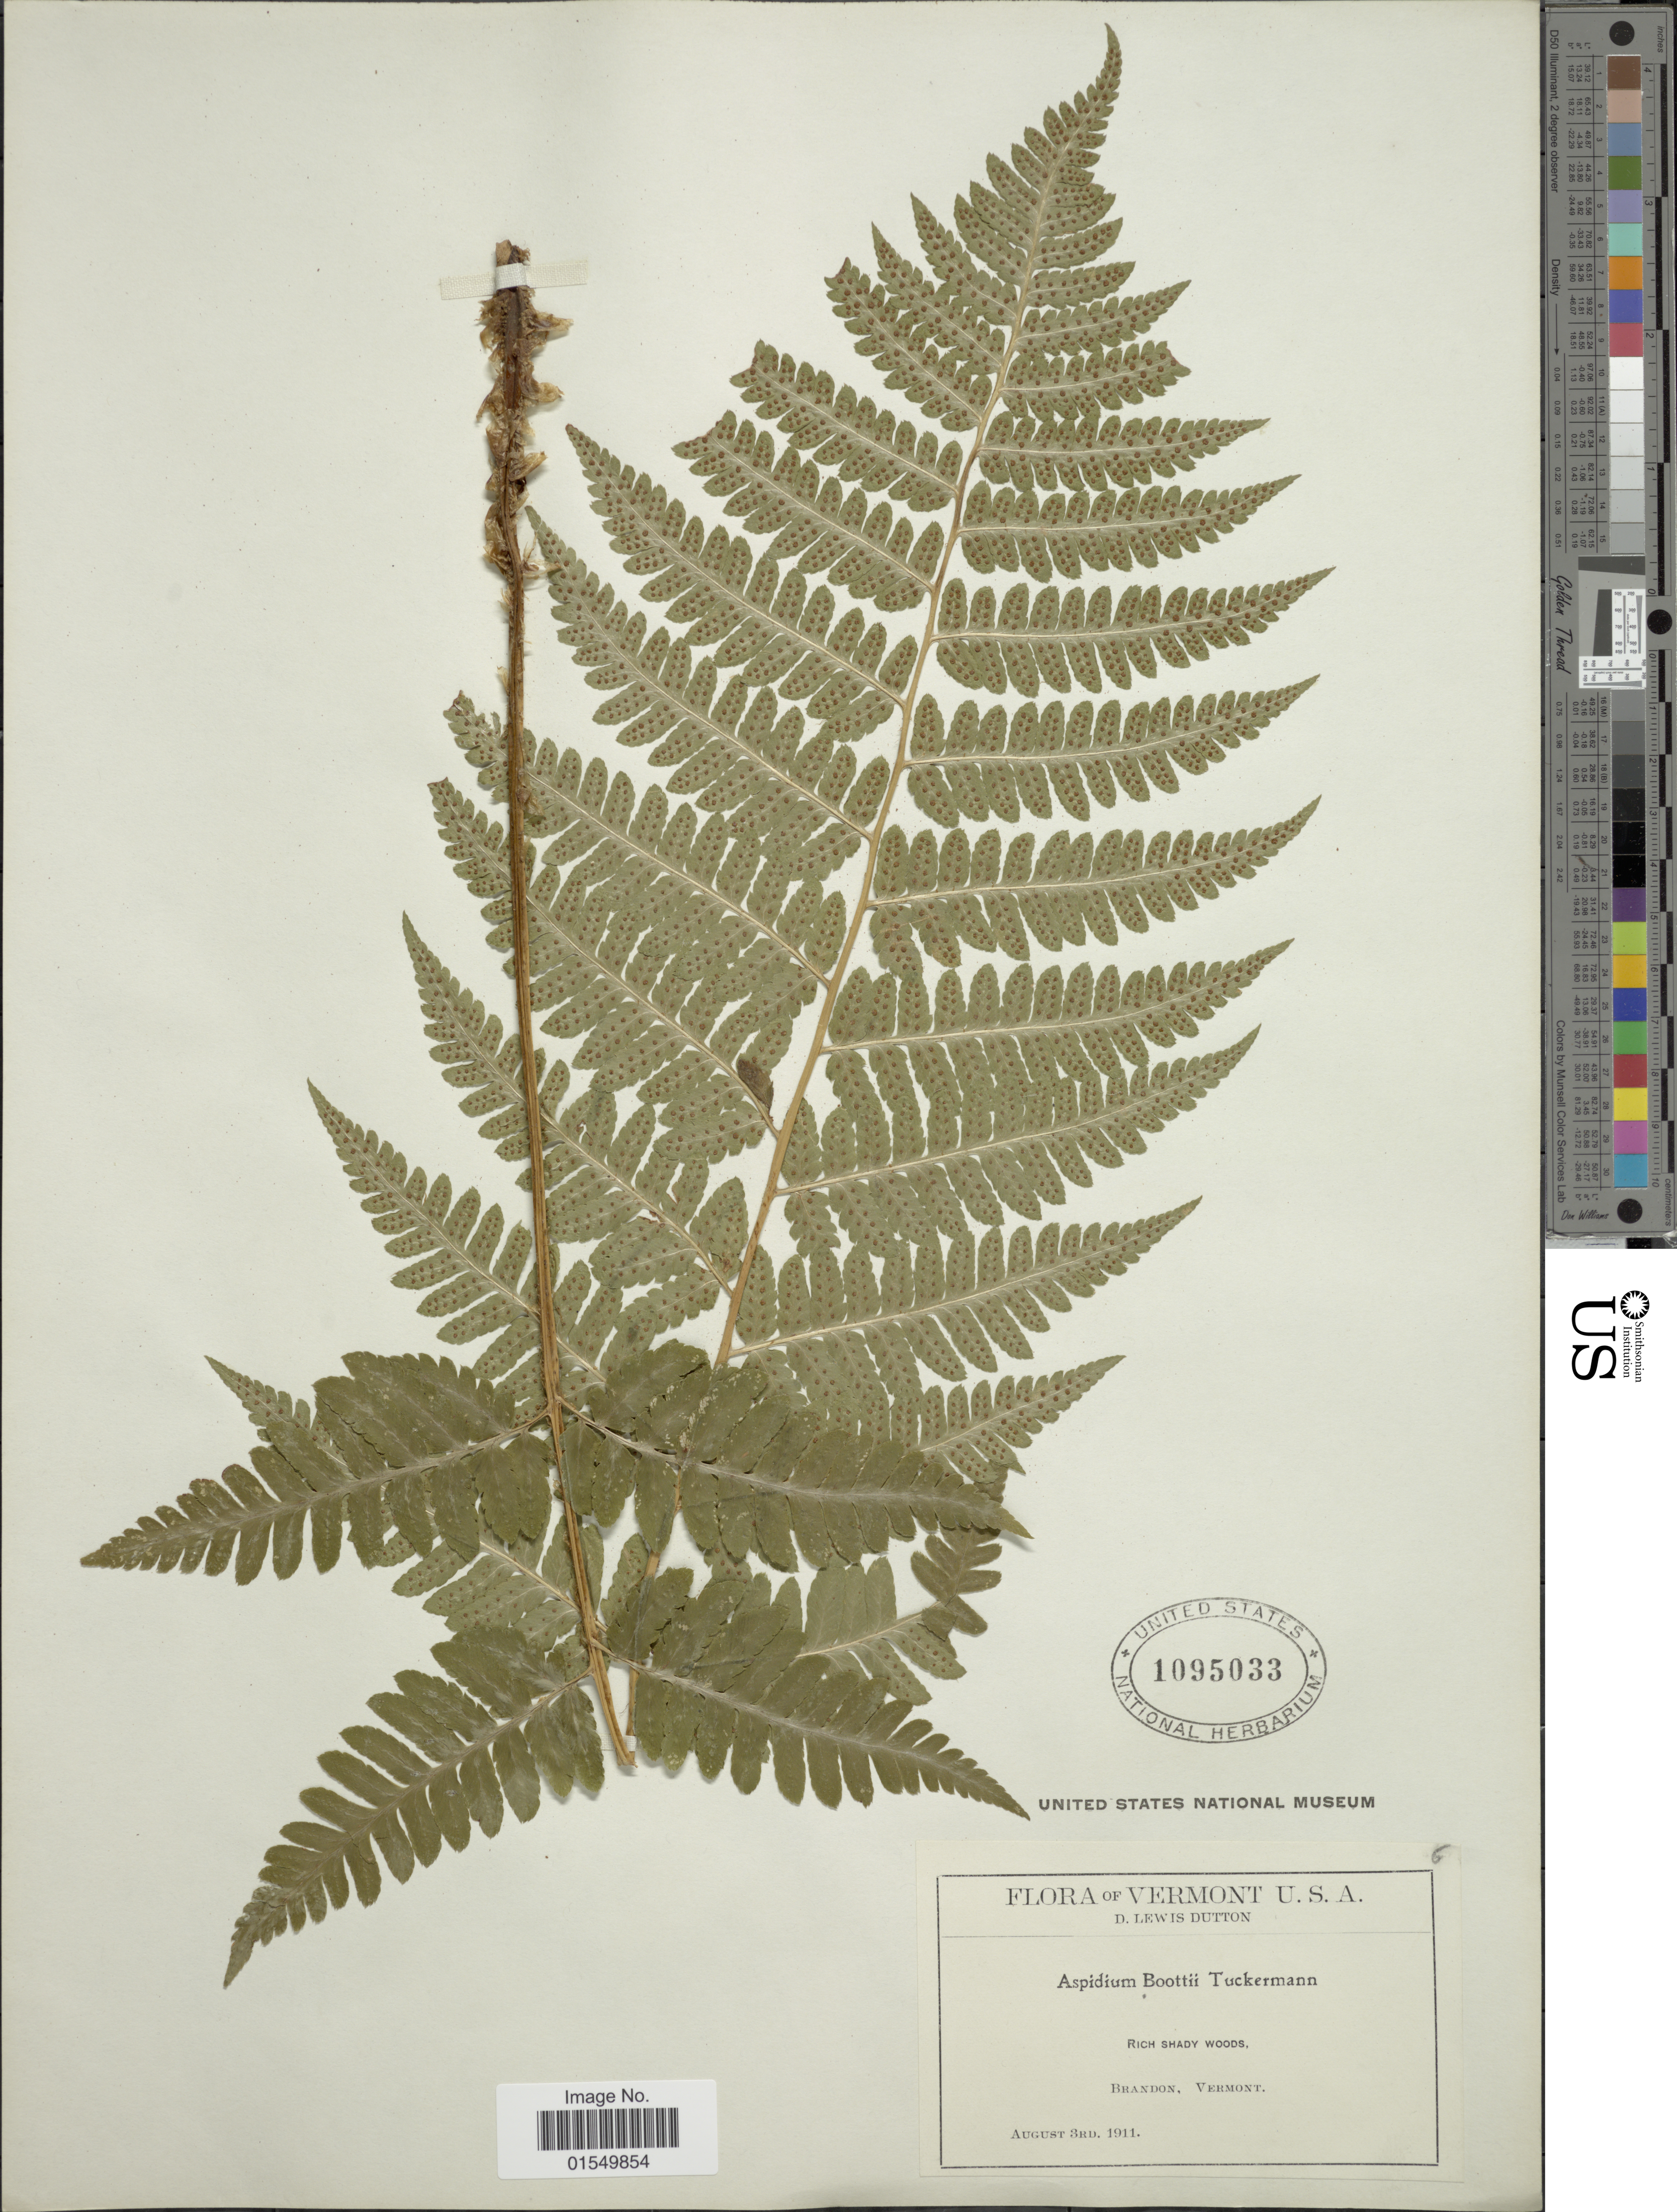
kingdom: Plantae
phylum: Tracheophyta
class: Polypodiopsida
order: Polypodiales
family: Dryopteridaceae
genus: Dryopteris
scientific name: Dryopteris x boottii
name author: Underw.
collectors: D. Dutton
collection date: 1911-08-03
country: United States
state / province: Vermont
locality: Brandon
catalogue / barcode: US 1095033